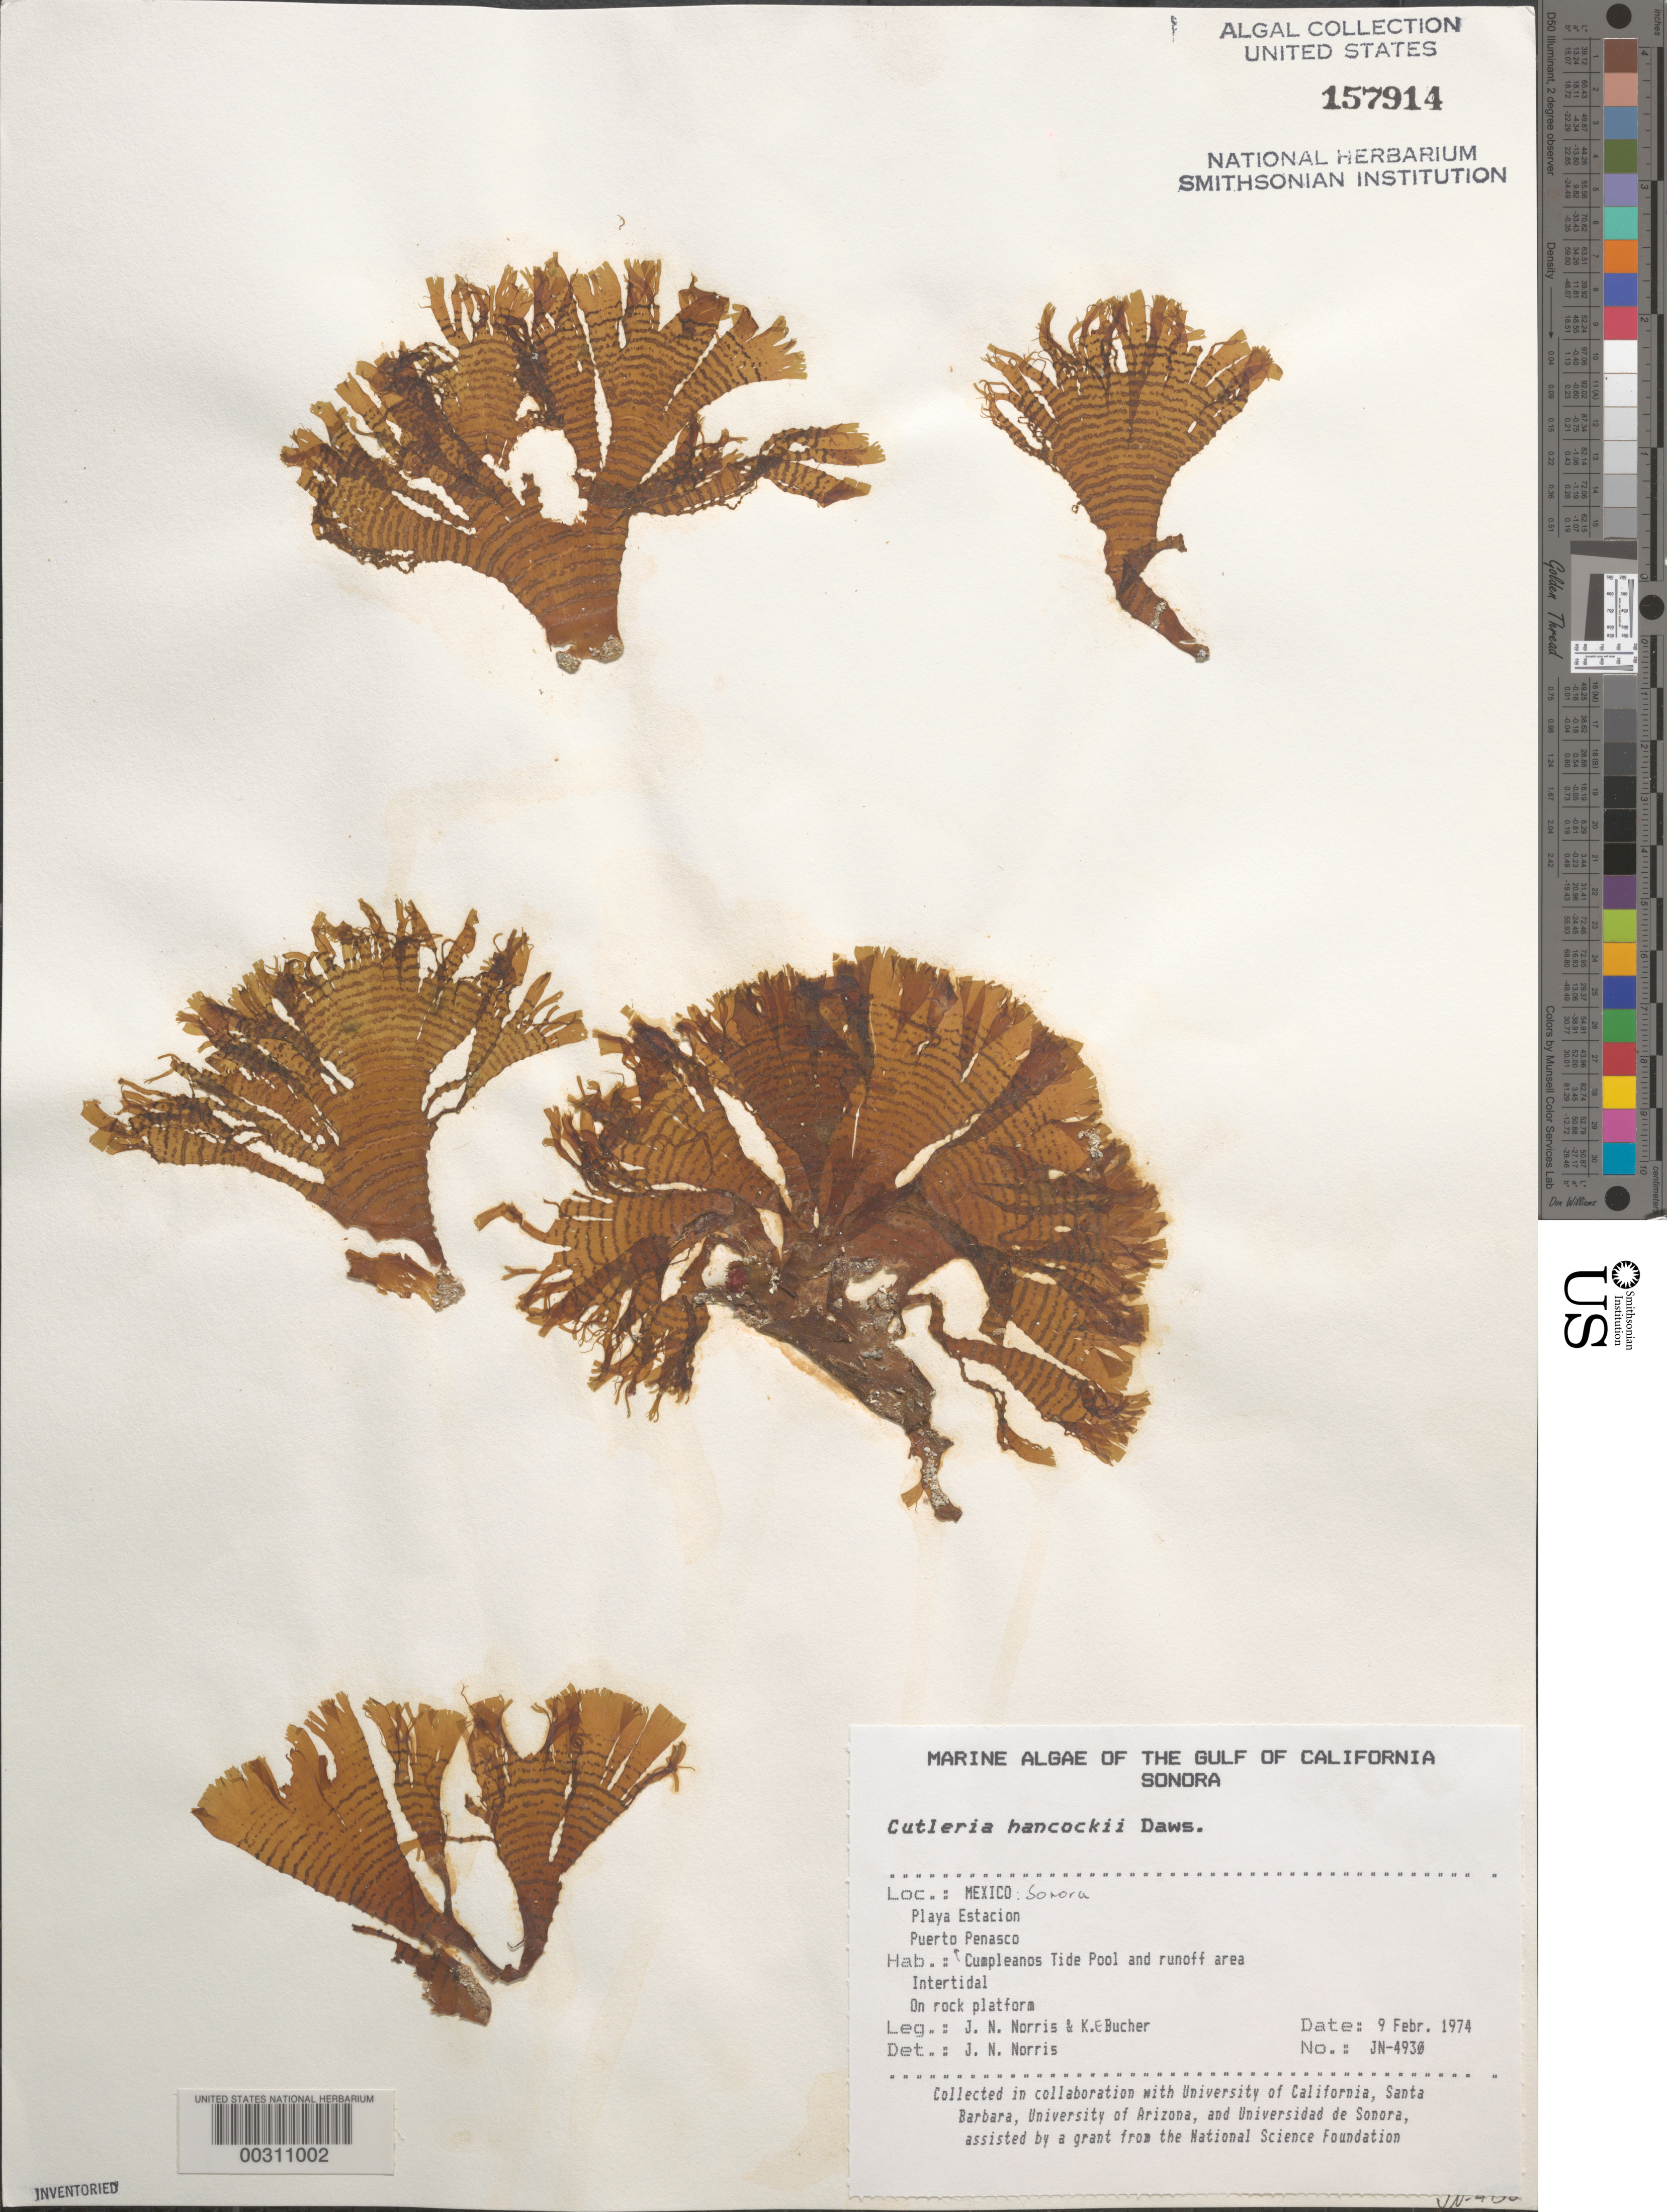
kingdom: Chromista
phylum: Ochrophyta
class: Phaeophyceae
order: Cutleriales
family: Cutleriaceae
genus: Cutleria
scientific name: Cutleria hancockii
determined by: Norris, James N.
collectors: J. N. Norris & K. E. Bucher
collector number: JN-4930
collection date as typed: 09 Feb 1974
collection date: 1974-02-09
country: Mexico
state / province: Sonora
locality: Playa Estacion, Puerto Penasco, Cumpleanos tide pool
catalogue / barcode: US 157914